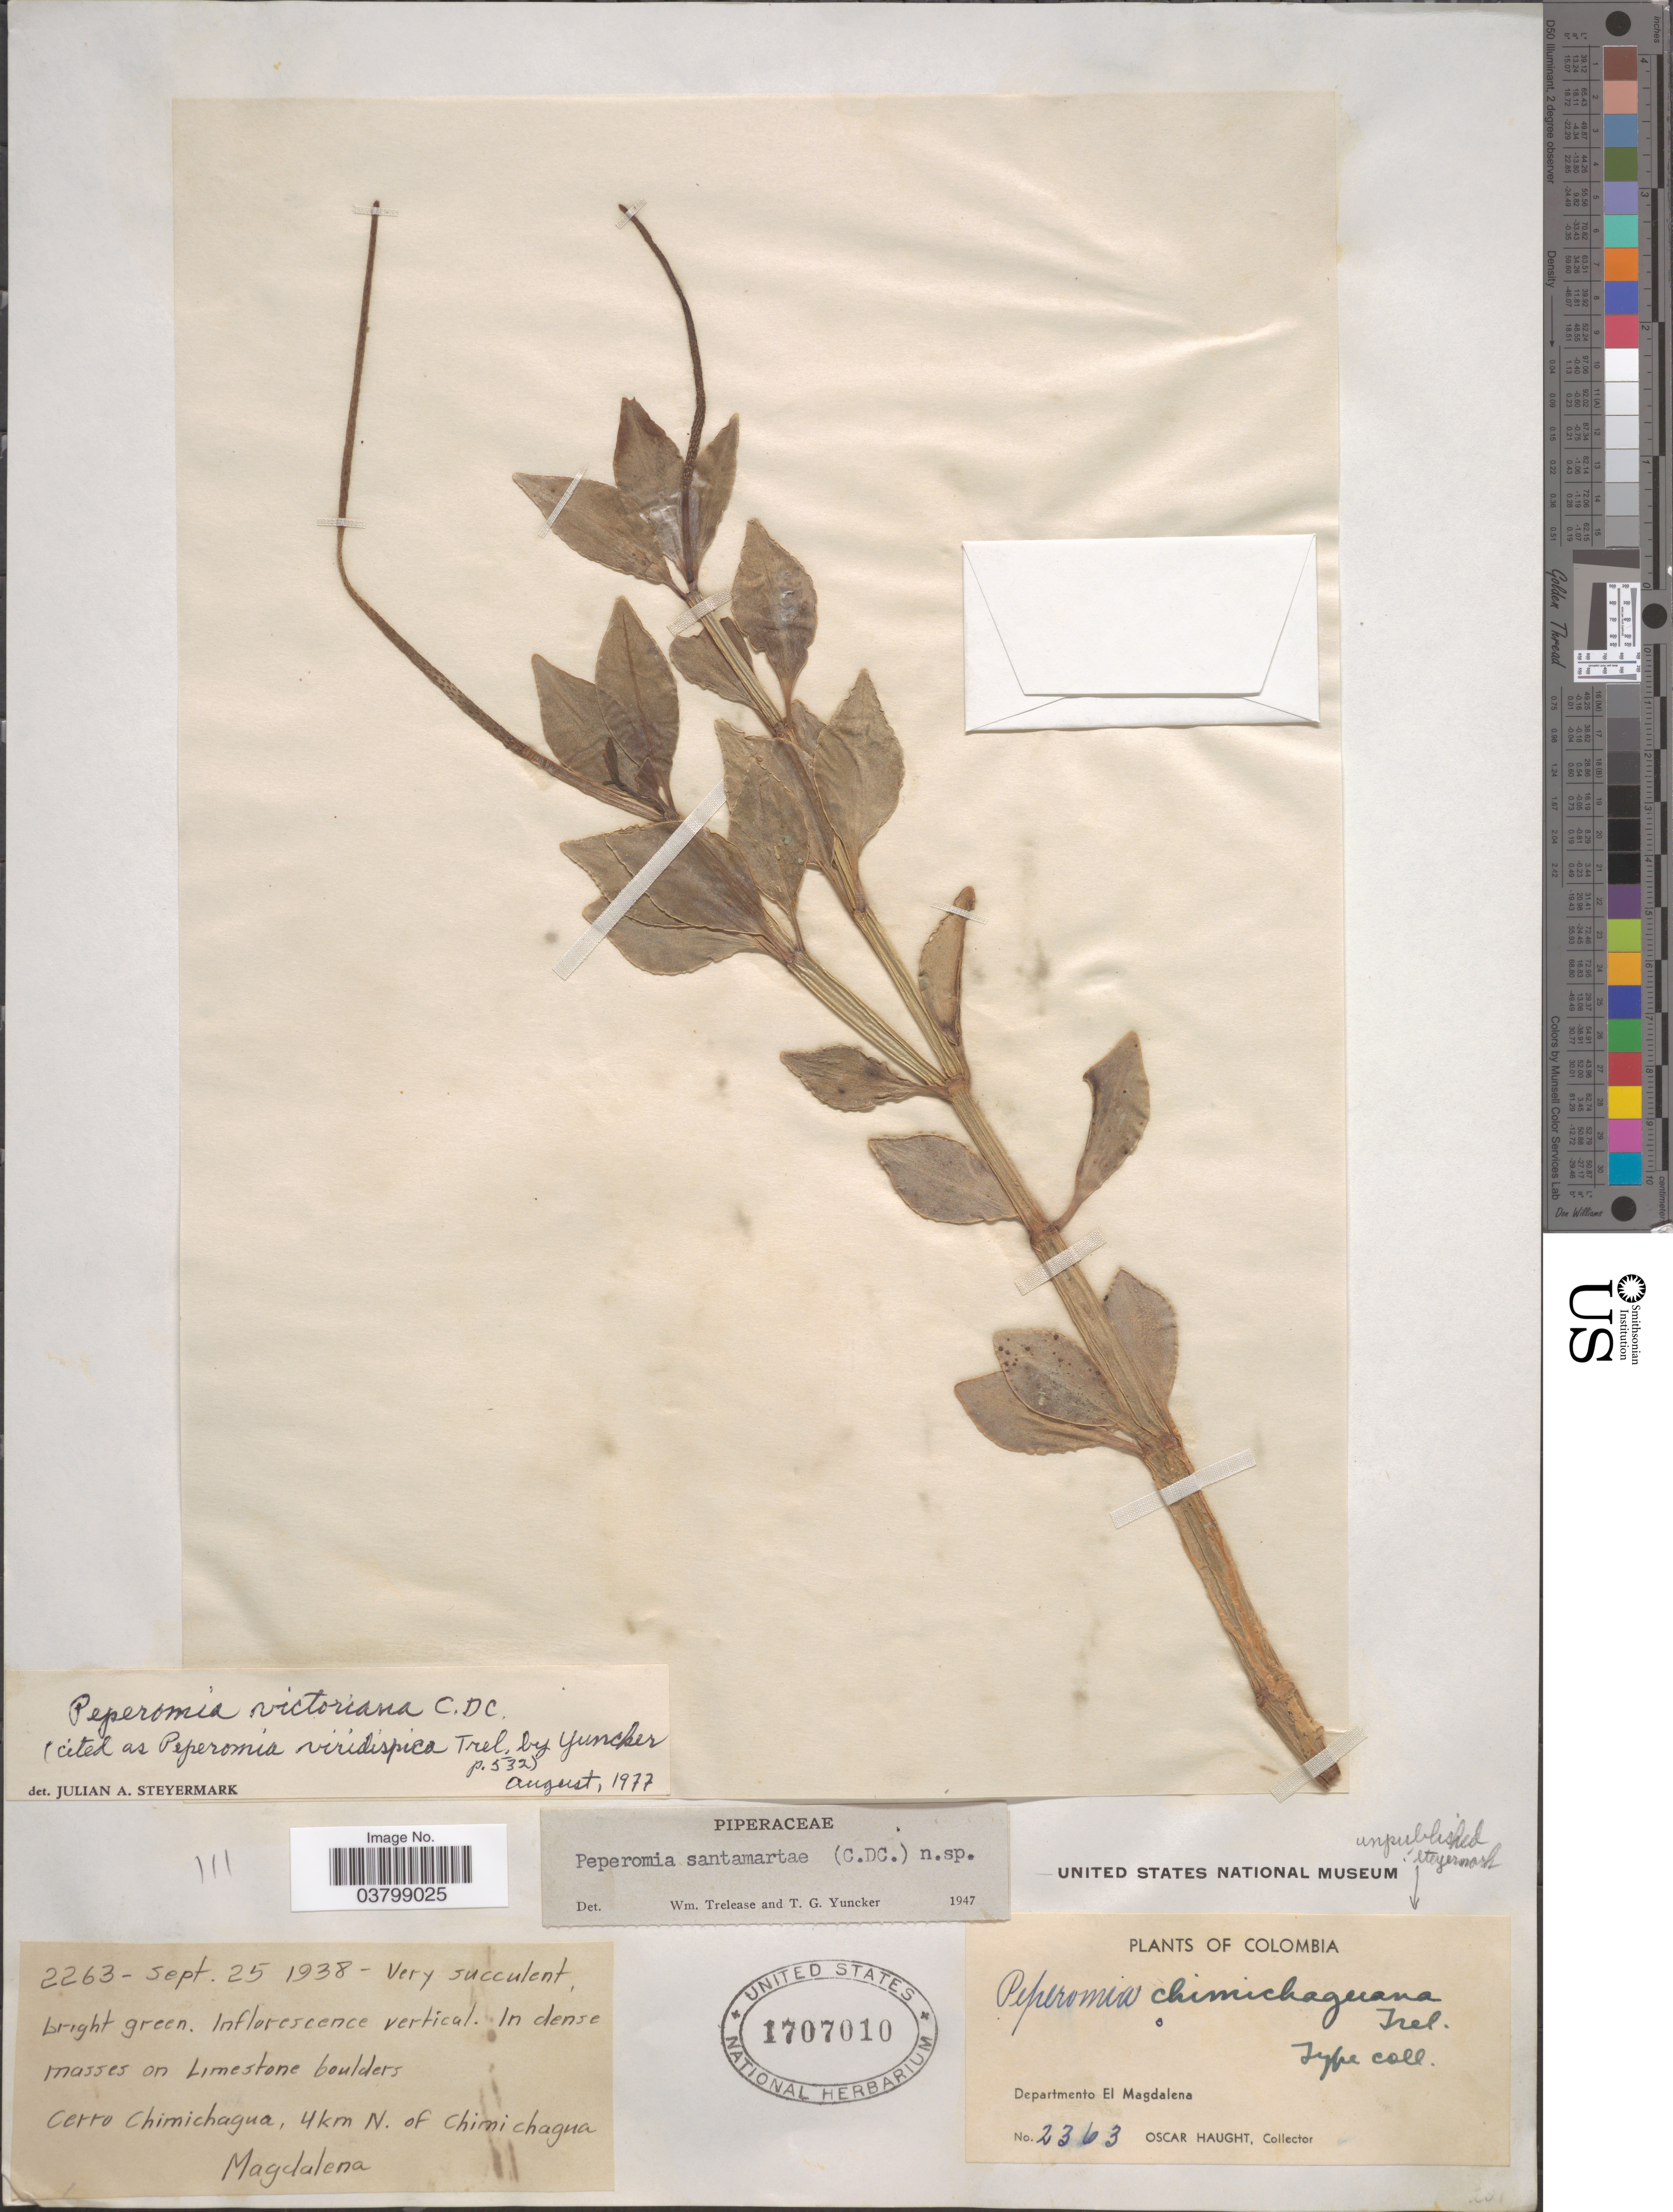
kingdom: Plantae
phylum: Tracheophyta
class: Magnoliopsida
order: Piperales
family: Piperaceae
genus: Peperomia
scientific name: Peperomia victoriana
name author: C. DC.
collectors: O. L. Haught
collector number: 2263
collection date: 1938-09-25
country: Colombia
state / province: Magdalena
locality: Departamento El Magdalena. Cerro Chimichagua, 4 km N. of Chimichagua.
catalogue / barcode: US 1707010